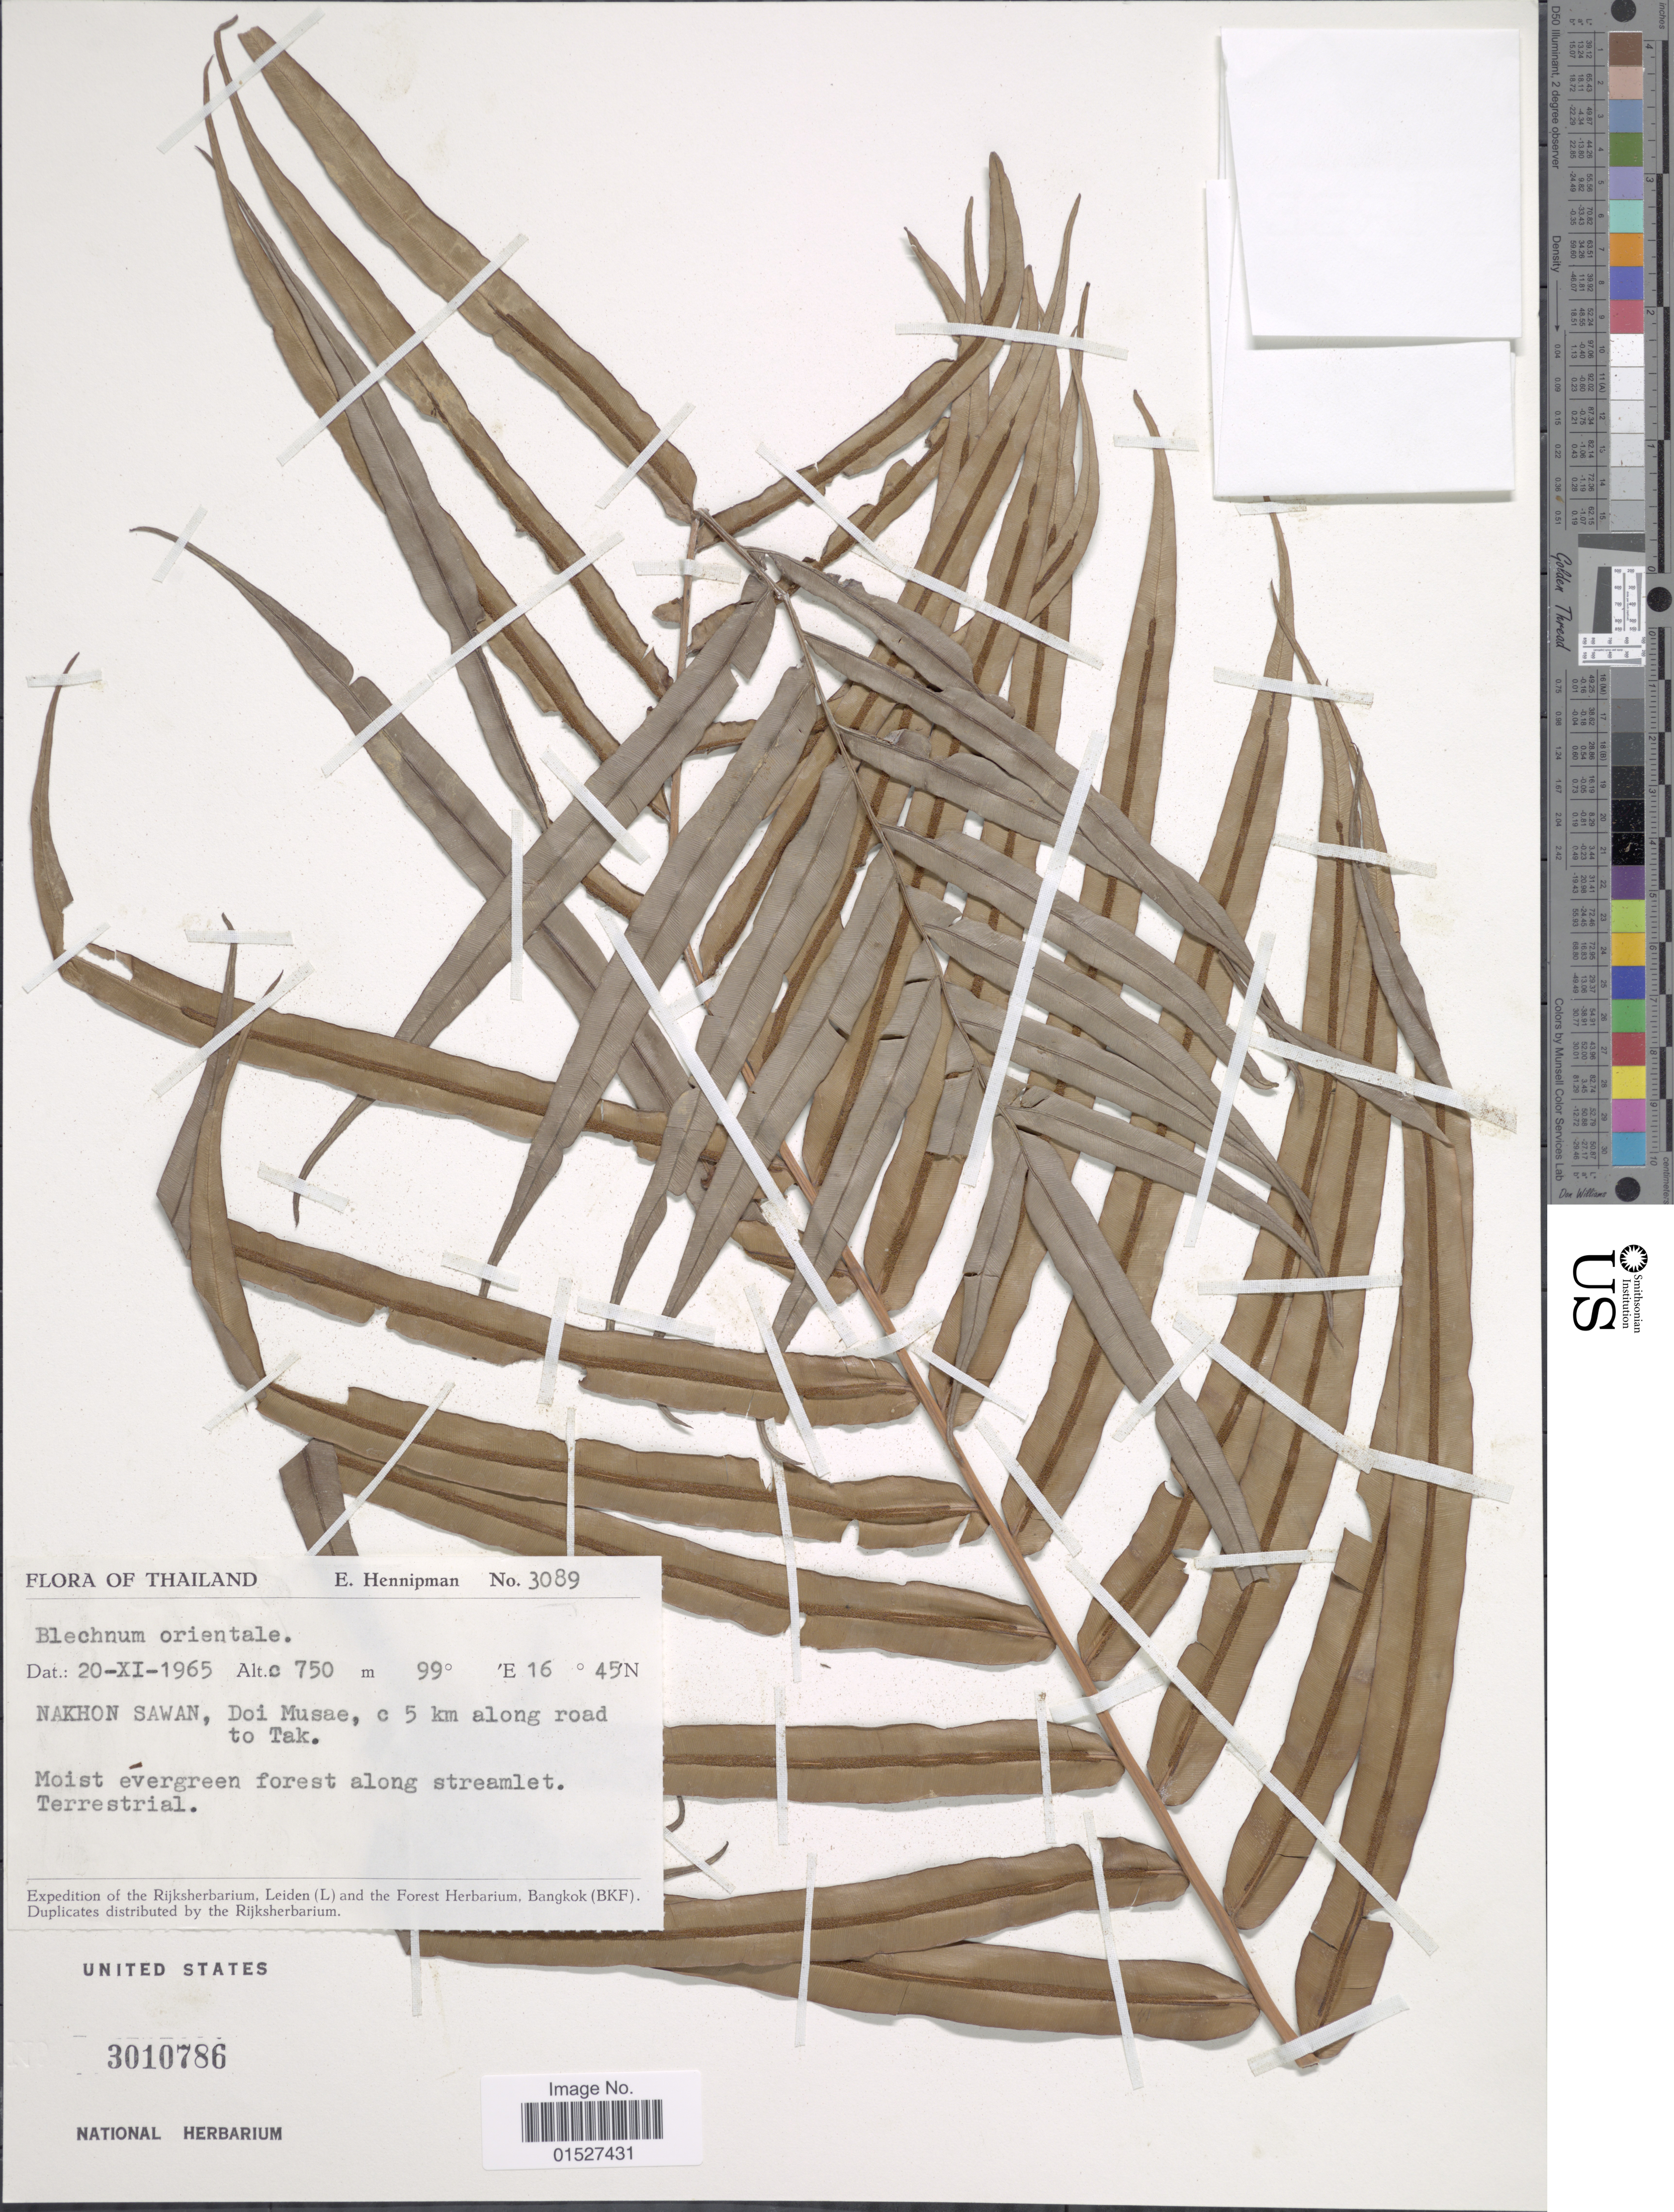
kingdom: Plantae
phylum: Tracheophyta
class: Polypodiopsida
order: Polypodiales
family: Blechnaceae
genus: Blechnum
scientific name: Blechnum orientale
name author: L.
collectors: E. Hennipman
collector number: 3089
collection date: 1965-11-20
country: Thailand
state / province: Nakhon Sawan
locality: Nakhon Sawan, Doi Musae, c 5 km along road to Tak.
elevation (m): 750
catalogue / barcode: US 3010786